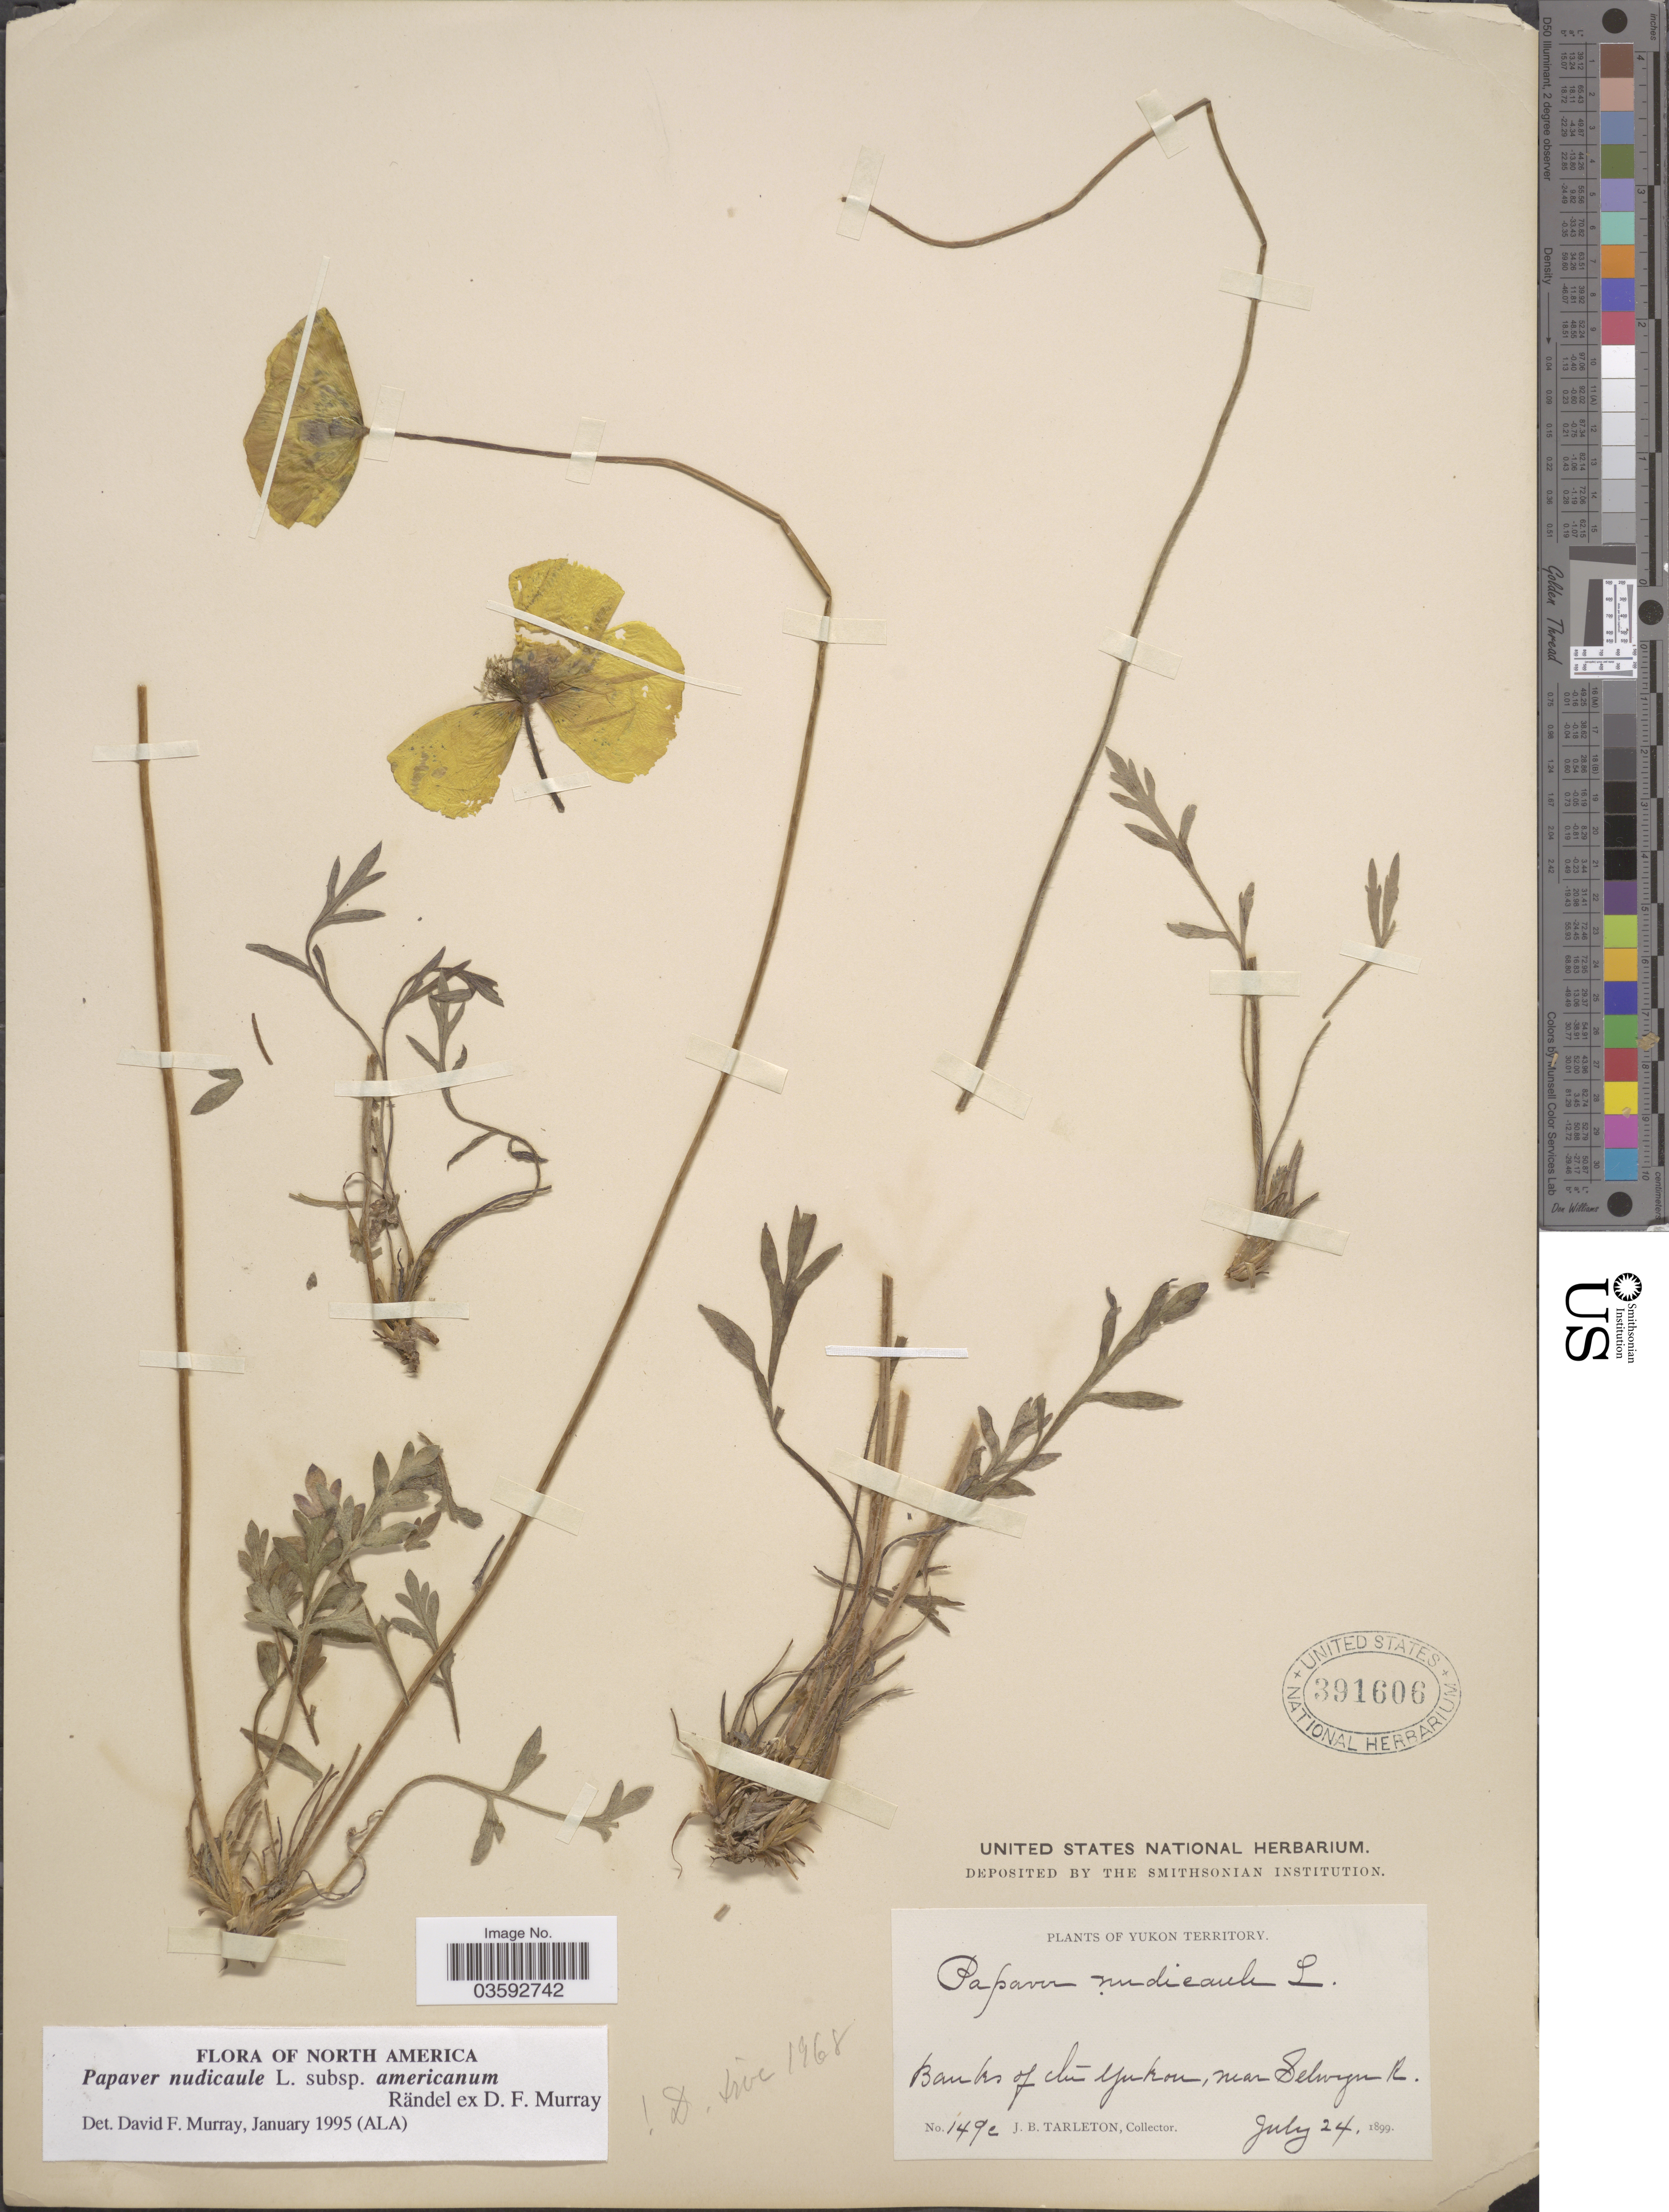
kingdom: Plantae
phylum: Tracheophyta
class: Magnoliopsida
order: Ranunculales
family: Papaveraceae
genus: Papaver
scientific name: Papaver nudicaule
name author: L.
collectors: J. Tarleton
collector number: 149c*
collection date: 1899-07-24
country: Canada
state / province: Yukon Territory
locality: Banks of the Yukon, near Selwyn R.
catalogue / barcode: US 391606